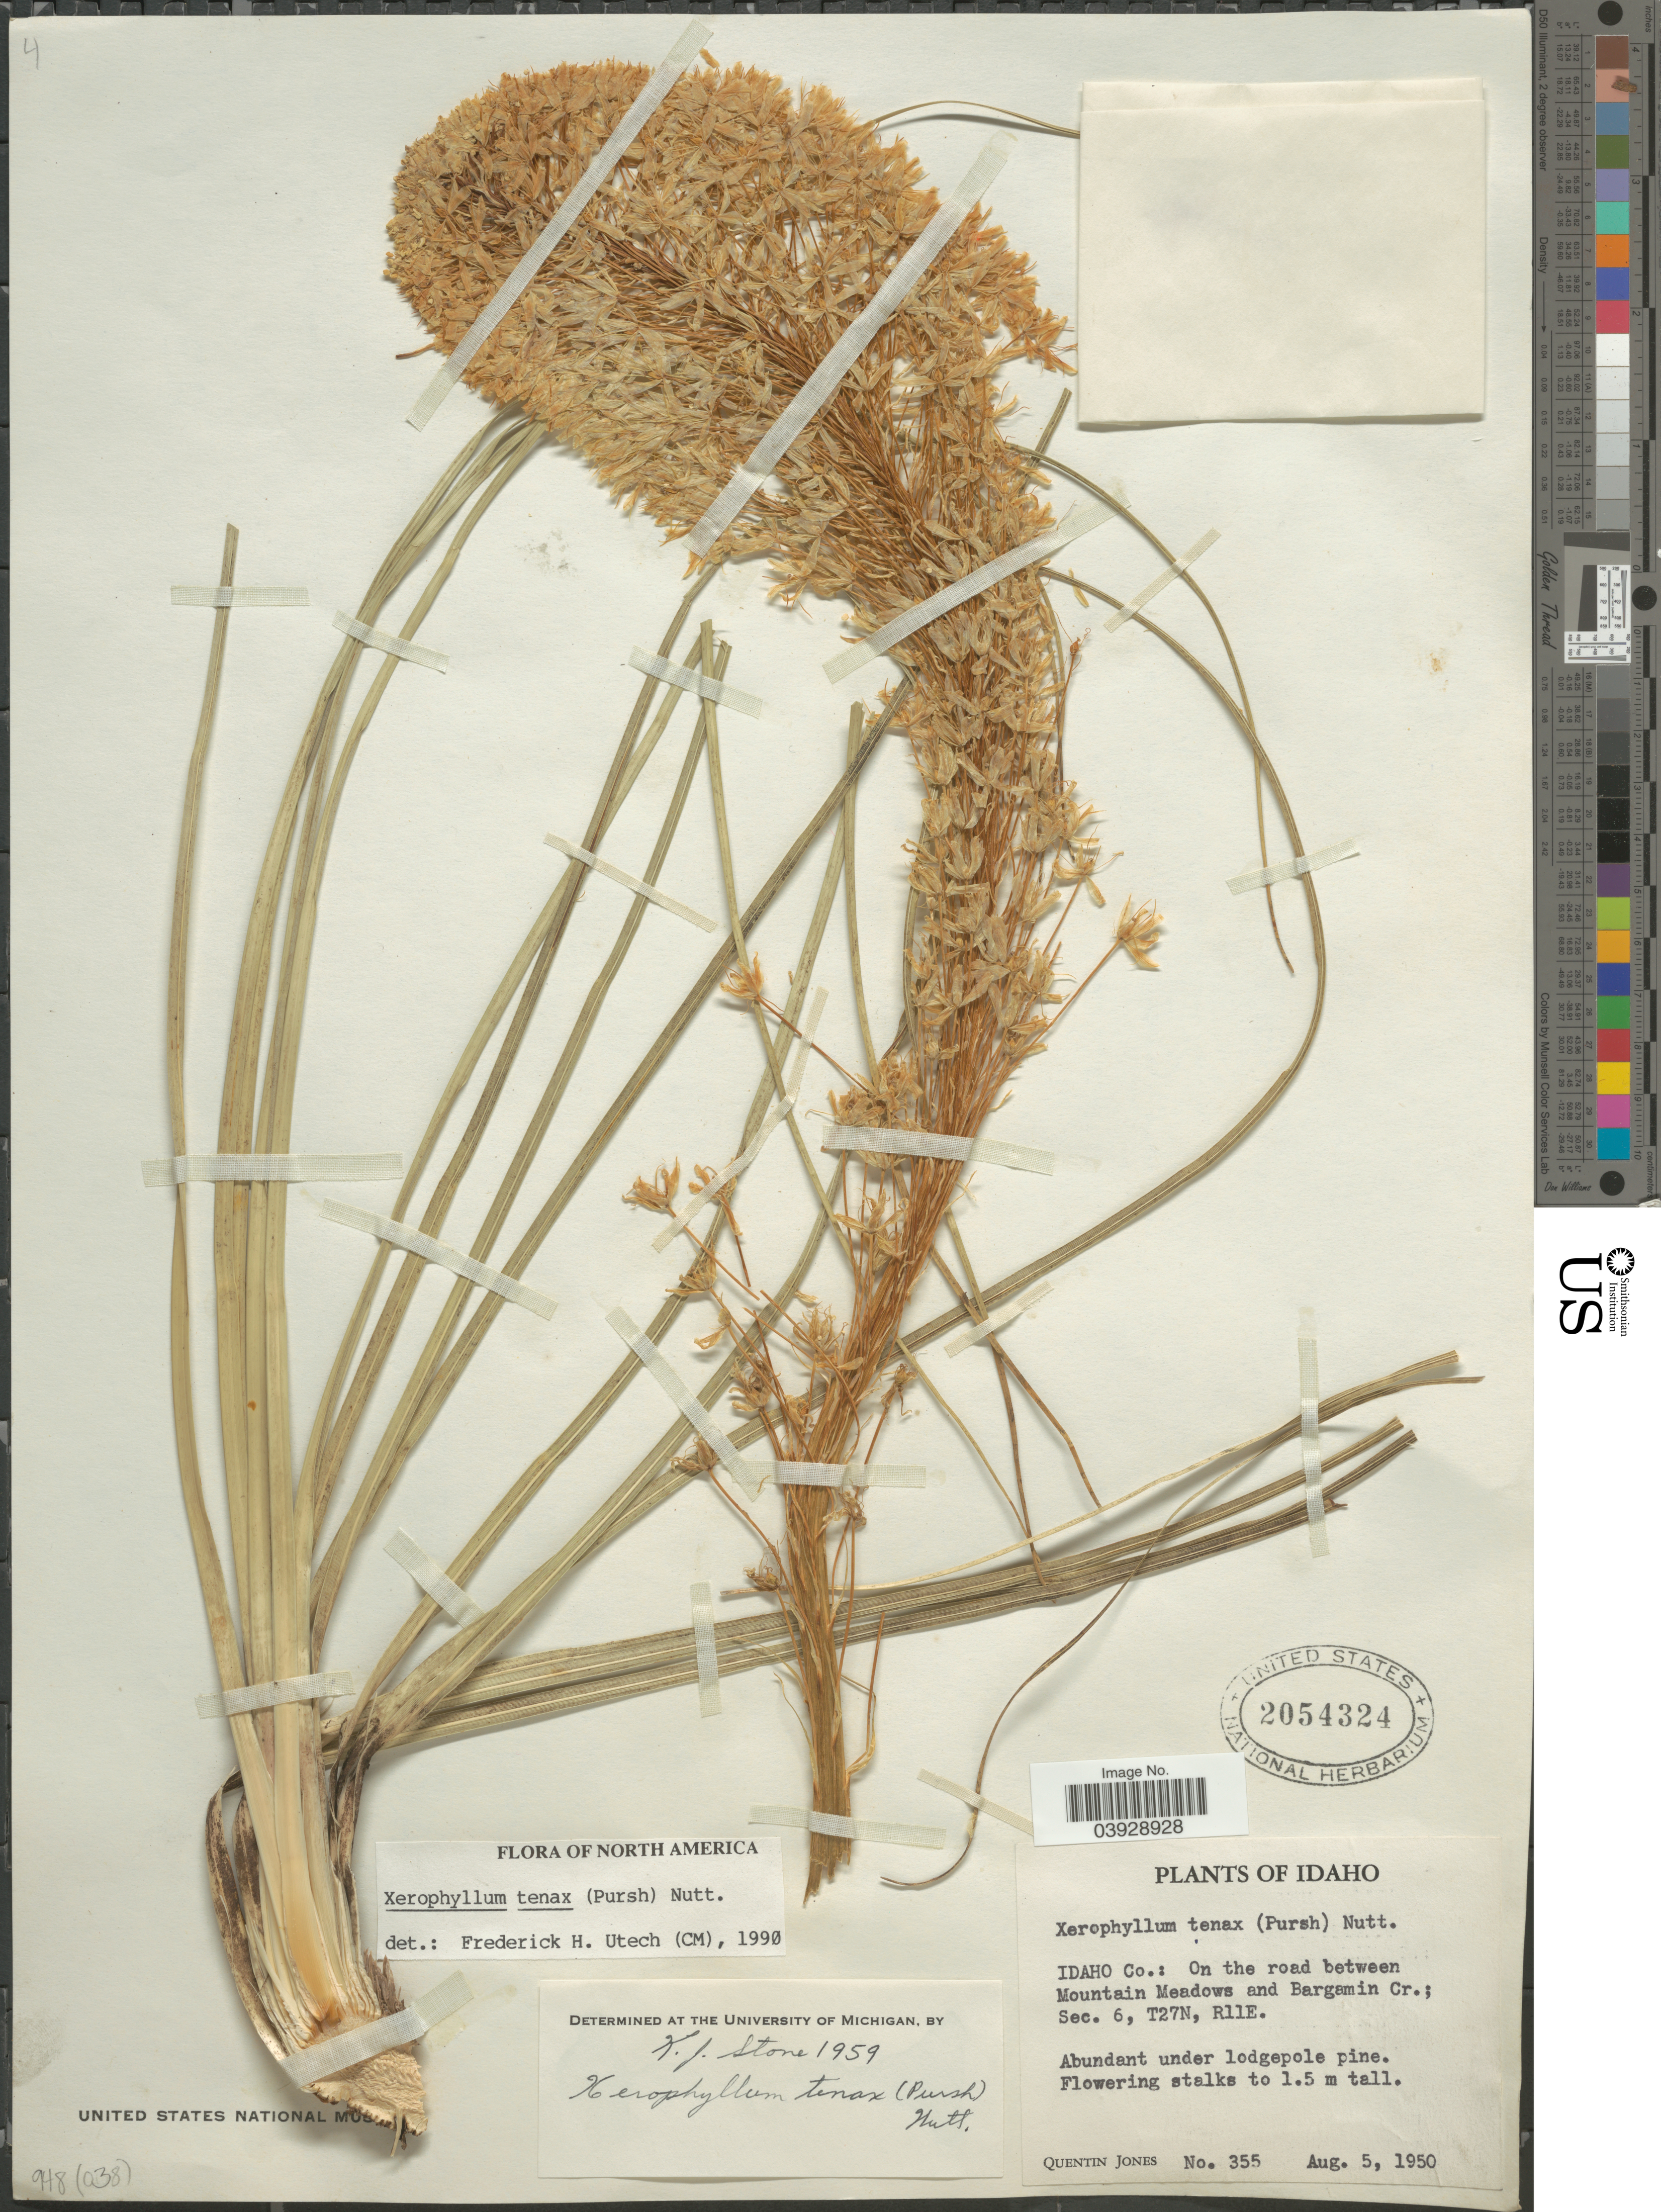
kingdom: Plantae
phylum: Tracheophyta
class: Liliopsida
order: Liliales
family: Melanthiaceae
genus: Xerophyllum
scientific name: Xerophyllum tenax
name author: (Pursh) Nutt.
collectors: Q. Jones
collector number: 355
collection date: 1950-08-05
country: United States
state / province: Idaho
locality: Idaho Co.: On the road between Mountain Meadows and Bargamin Cr.; Sec. 6, t27N, R11E.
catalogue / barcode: US 2054324